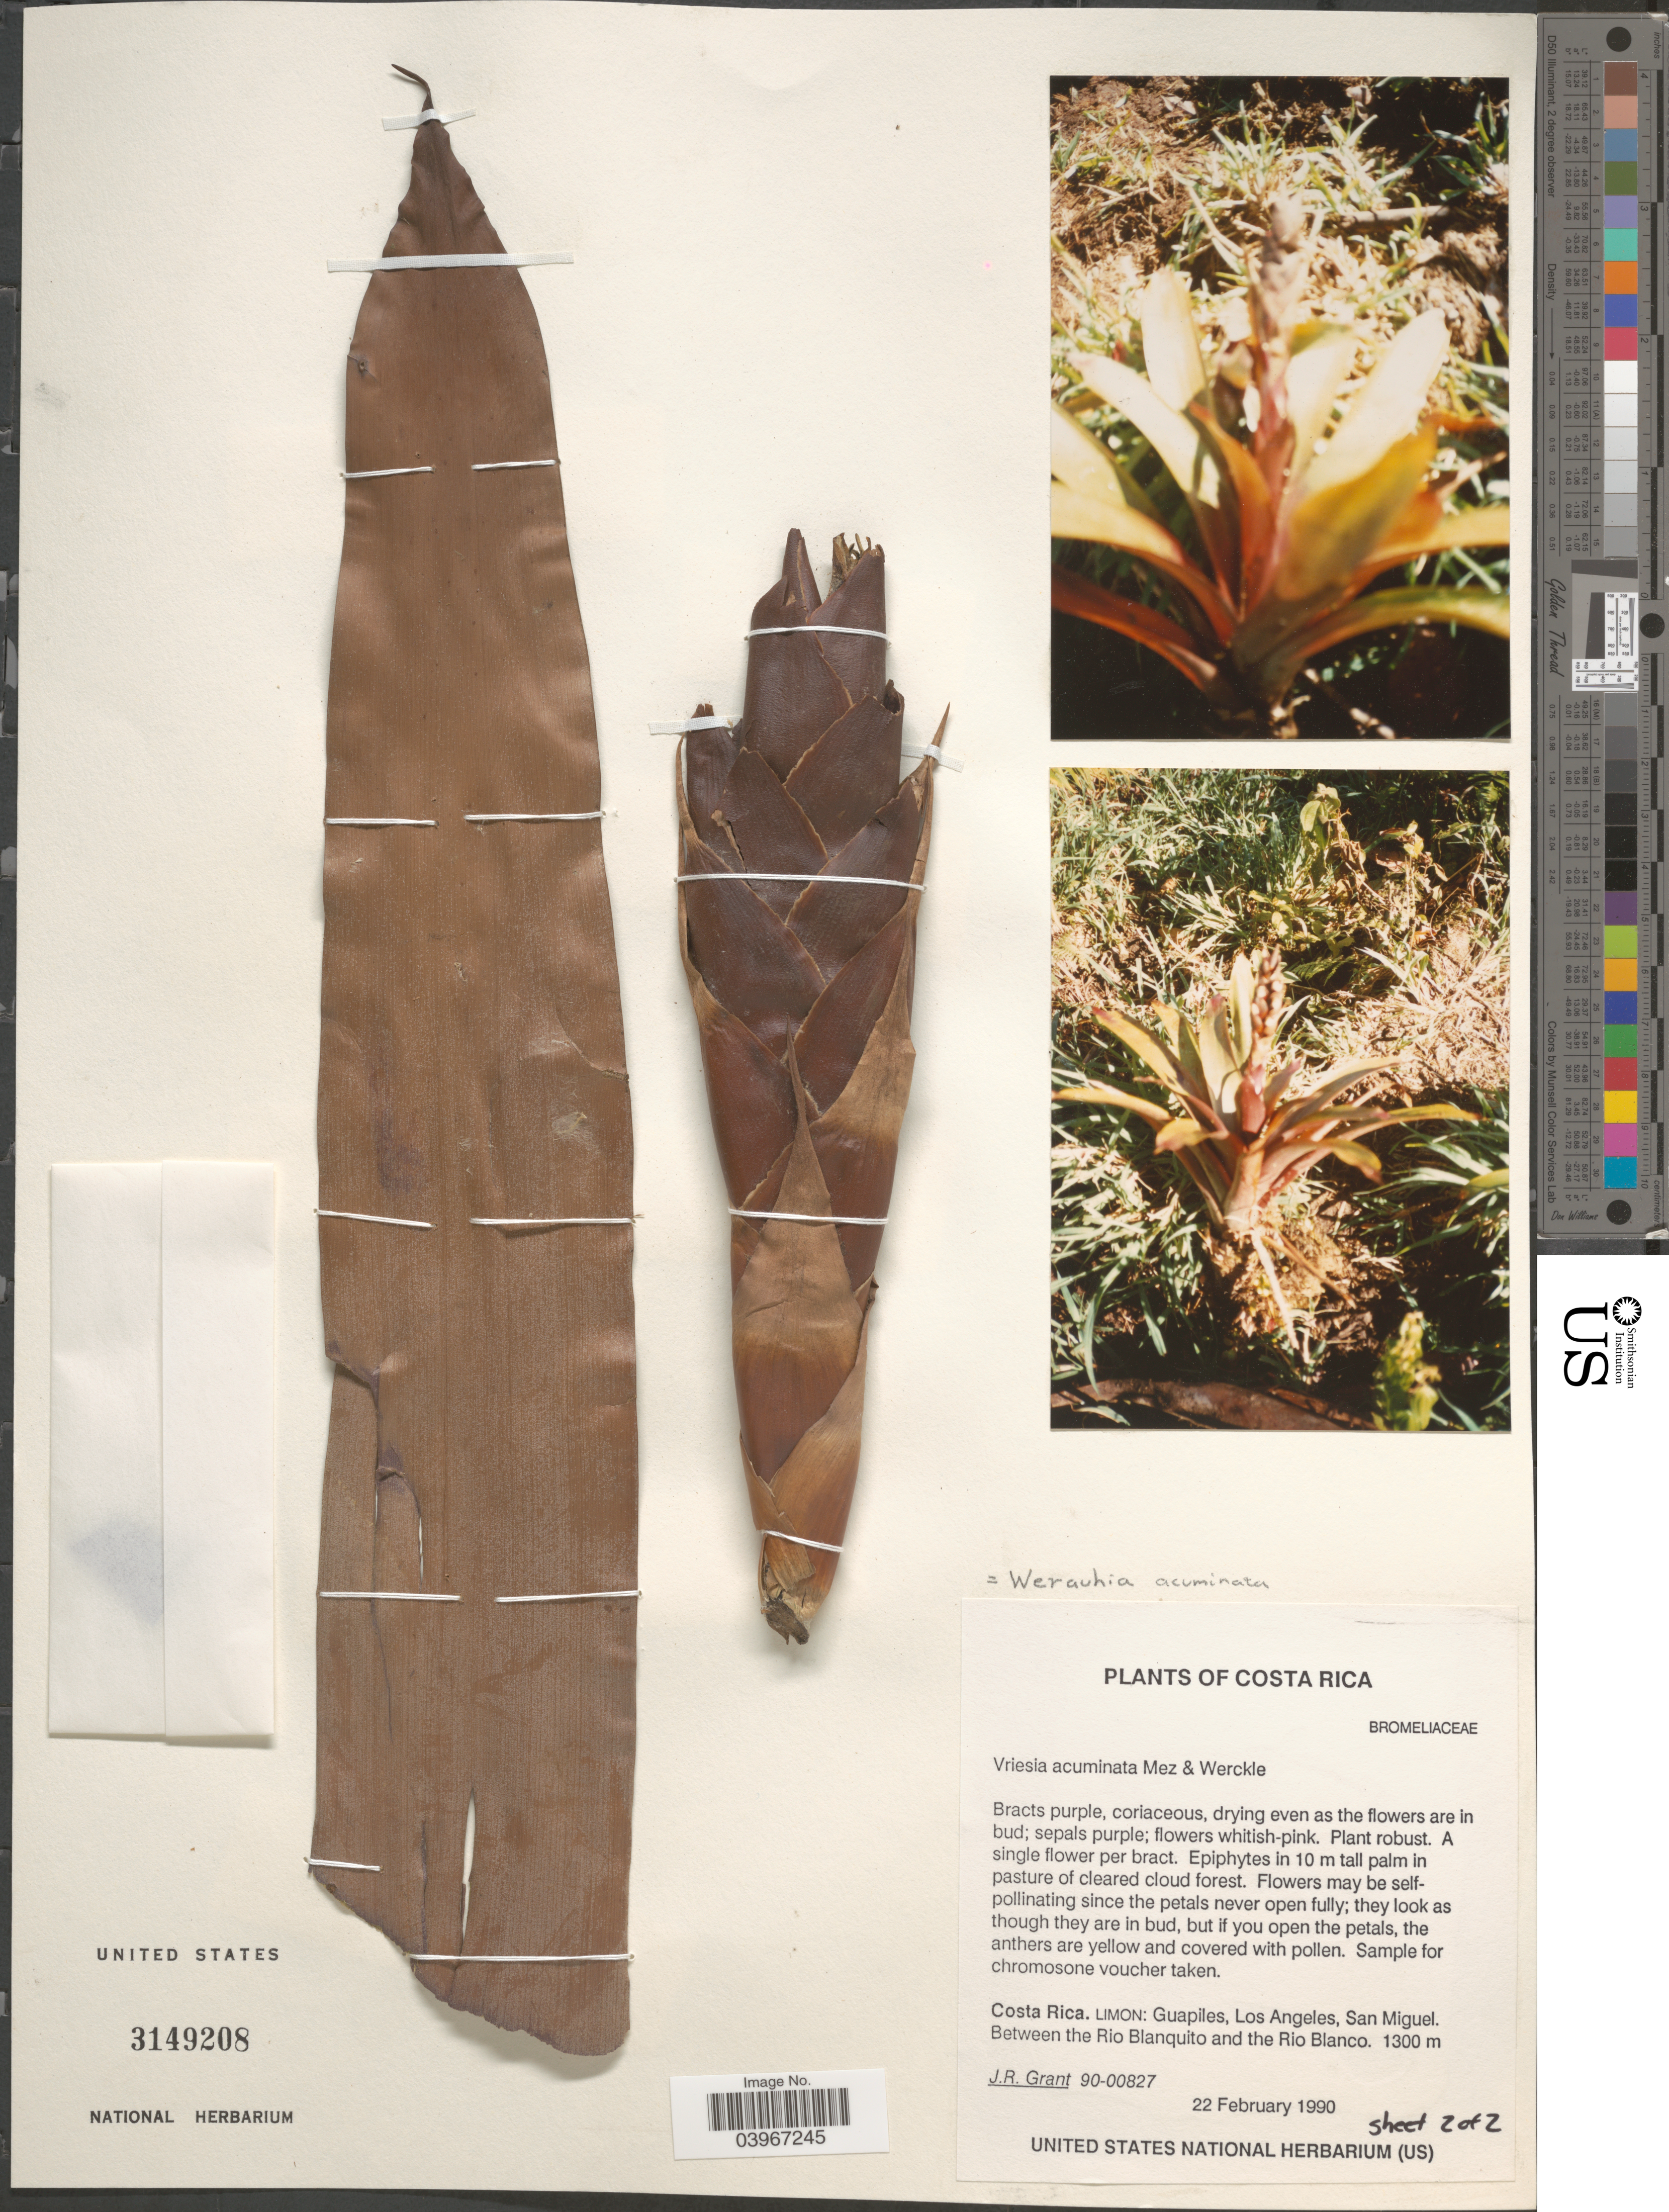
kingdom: Plantae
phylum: Tracheophyta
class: Liliopsida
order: Poales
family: Bromeliaceae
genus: Werauhia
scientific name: Werauhia acuminata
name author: (Mez & Wercklé) J.R. Grant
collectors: J. Grant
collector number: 90-00827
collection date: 1990-02-22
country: Costa Rica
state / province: Limón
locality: Guapiles, Los Angeles, San Miguel. Between the Rio Blanquito and the Rio Blanco.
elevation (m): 1300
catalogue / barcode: US 3149208